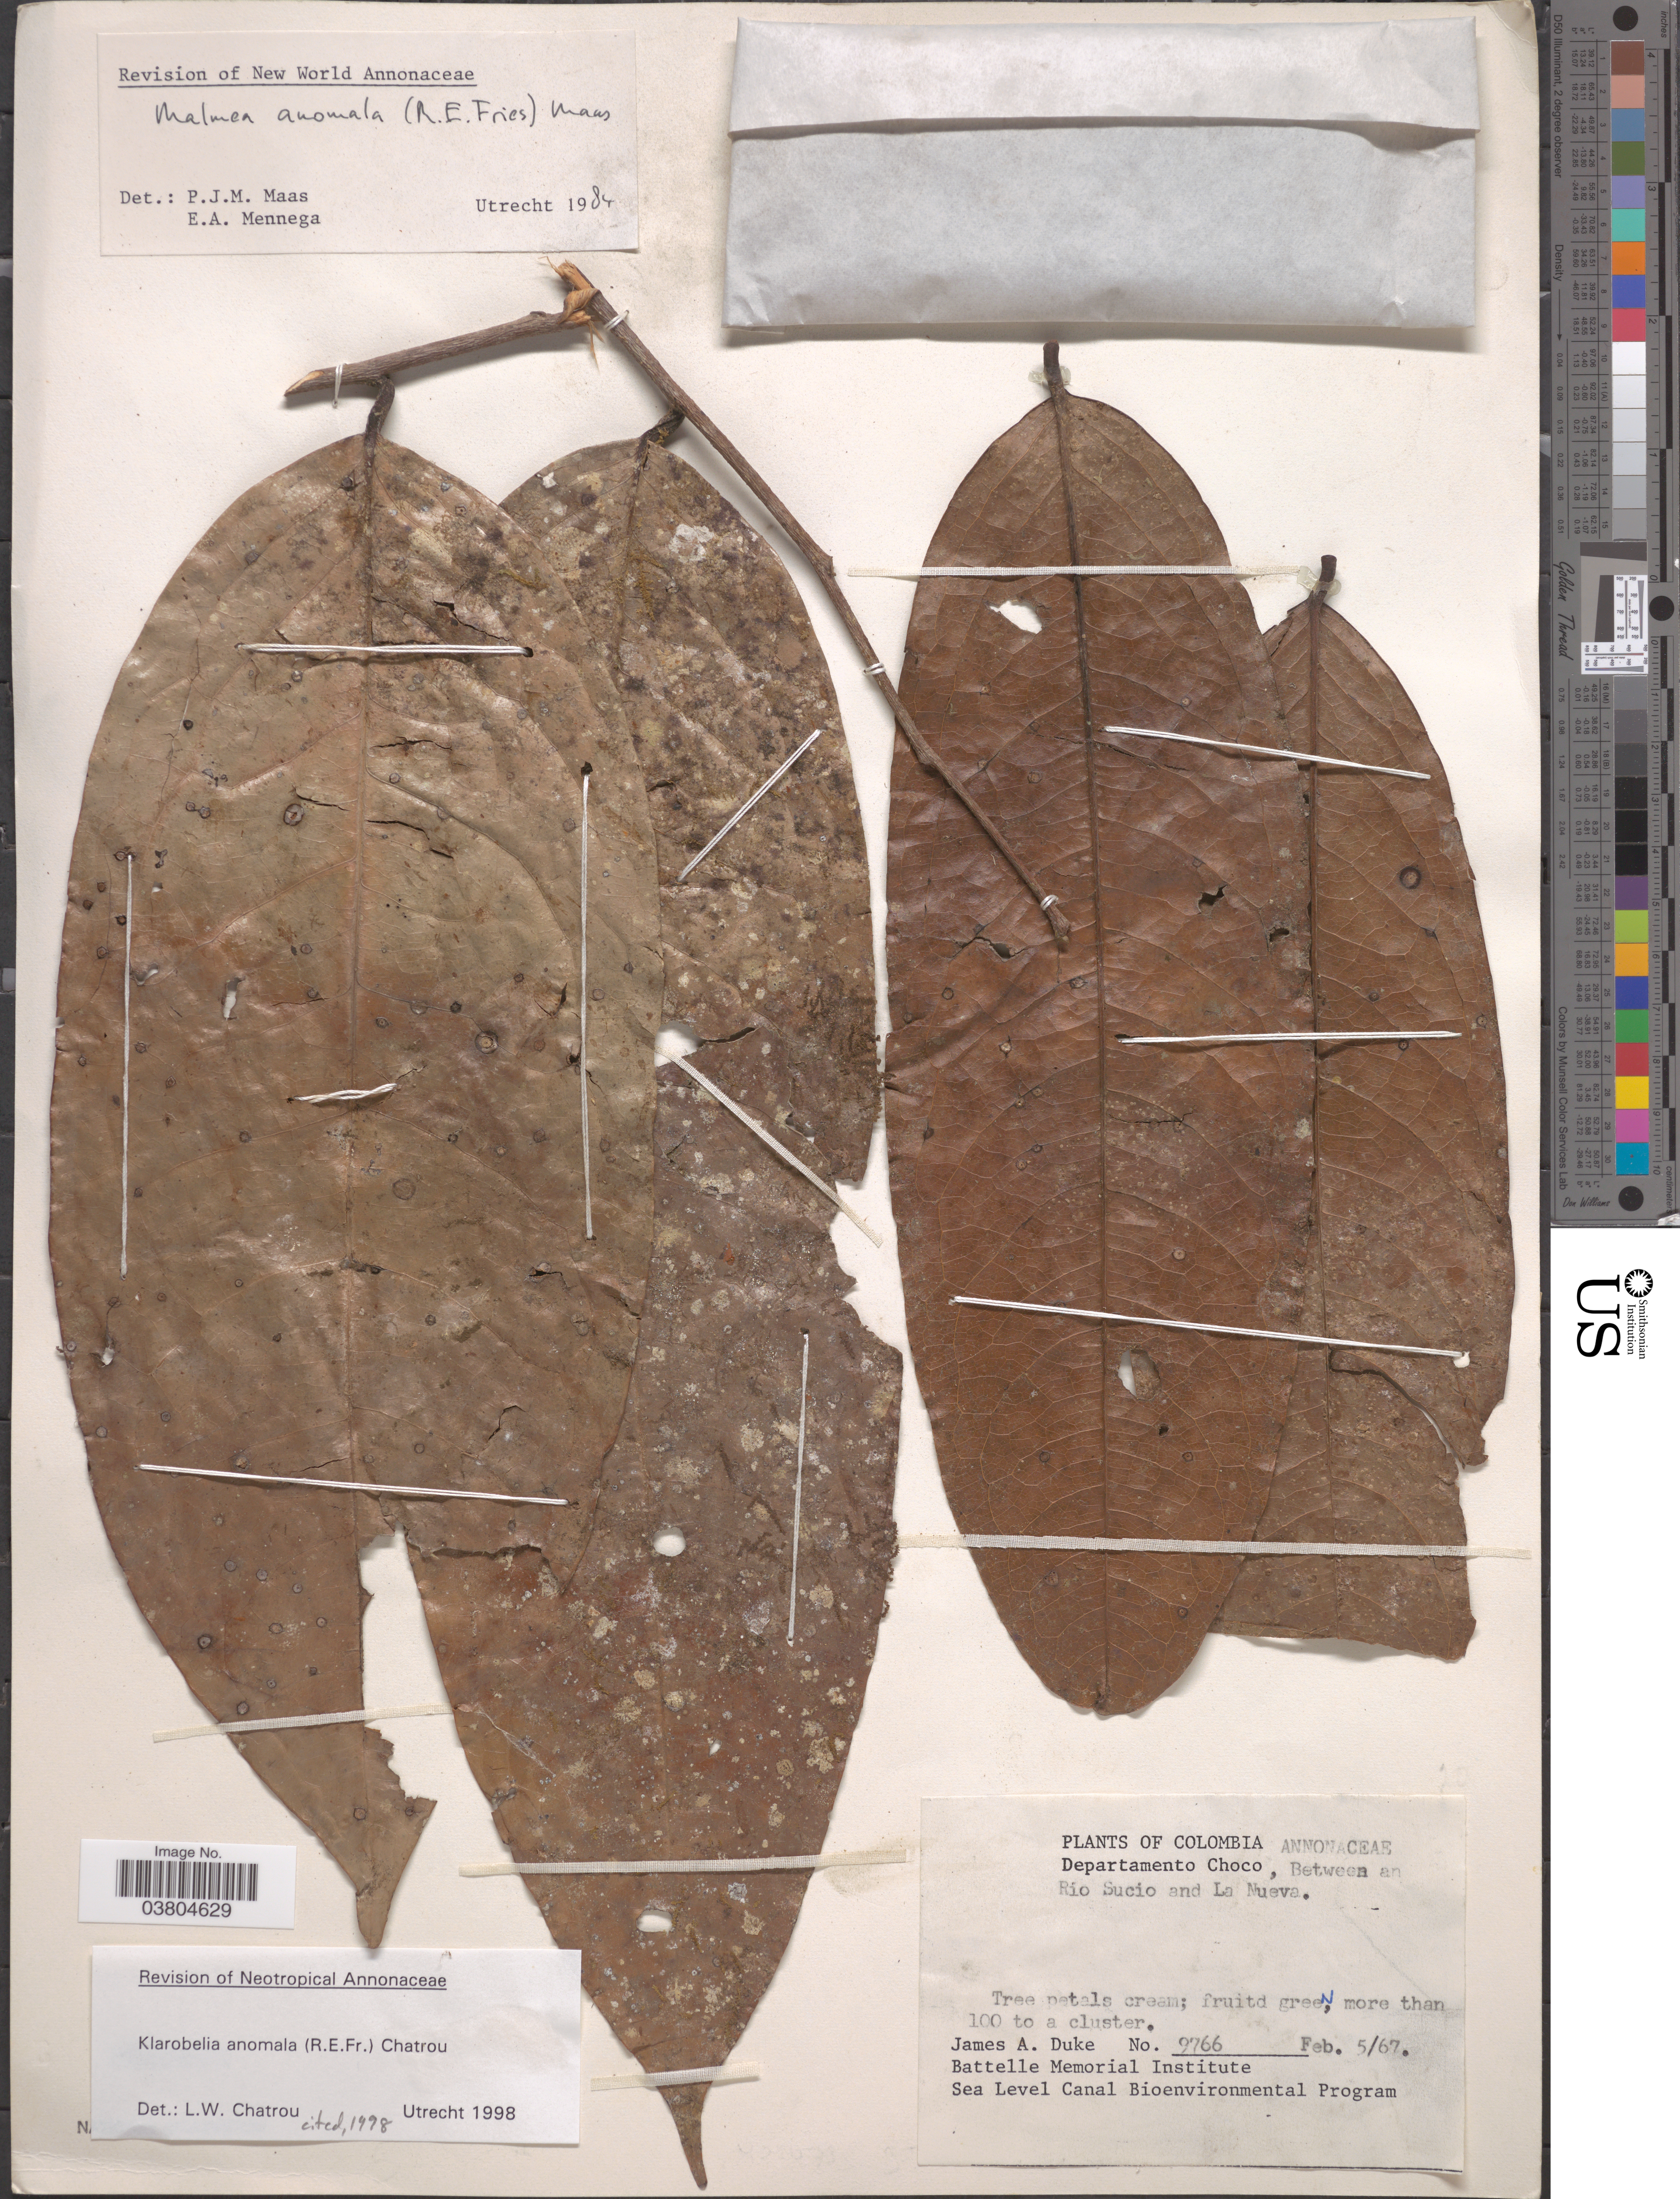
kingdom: Plantae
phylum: Tracheophyta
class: Magnoliopsida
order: Magnoliales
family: Annonaceae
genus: Klarobelia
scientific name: Klarobelia anomala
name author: (R.E. Fr.) Chatrou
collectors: J. A. Duke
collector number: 9766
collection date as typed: Transcribed d/m/y: 5/2/67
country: Colombia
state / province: Chocó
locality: Departamento Choco. Between an Rio Sucio and La Nueva.